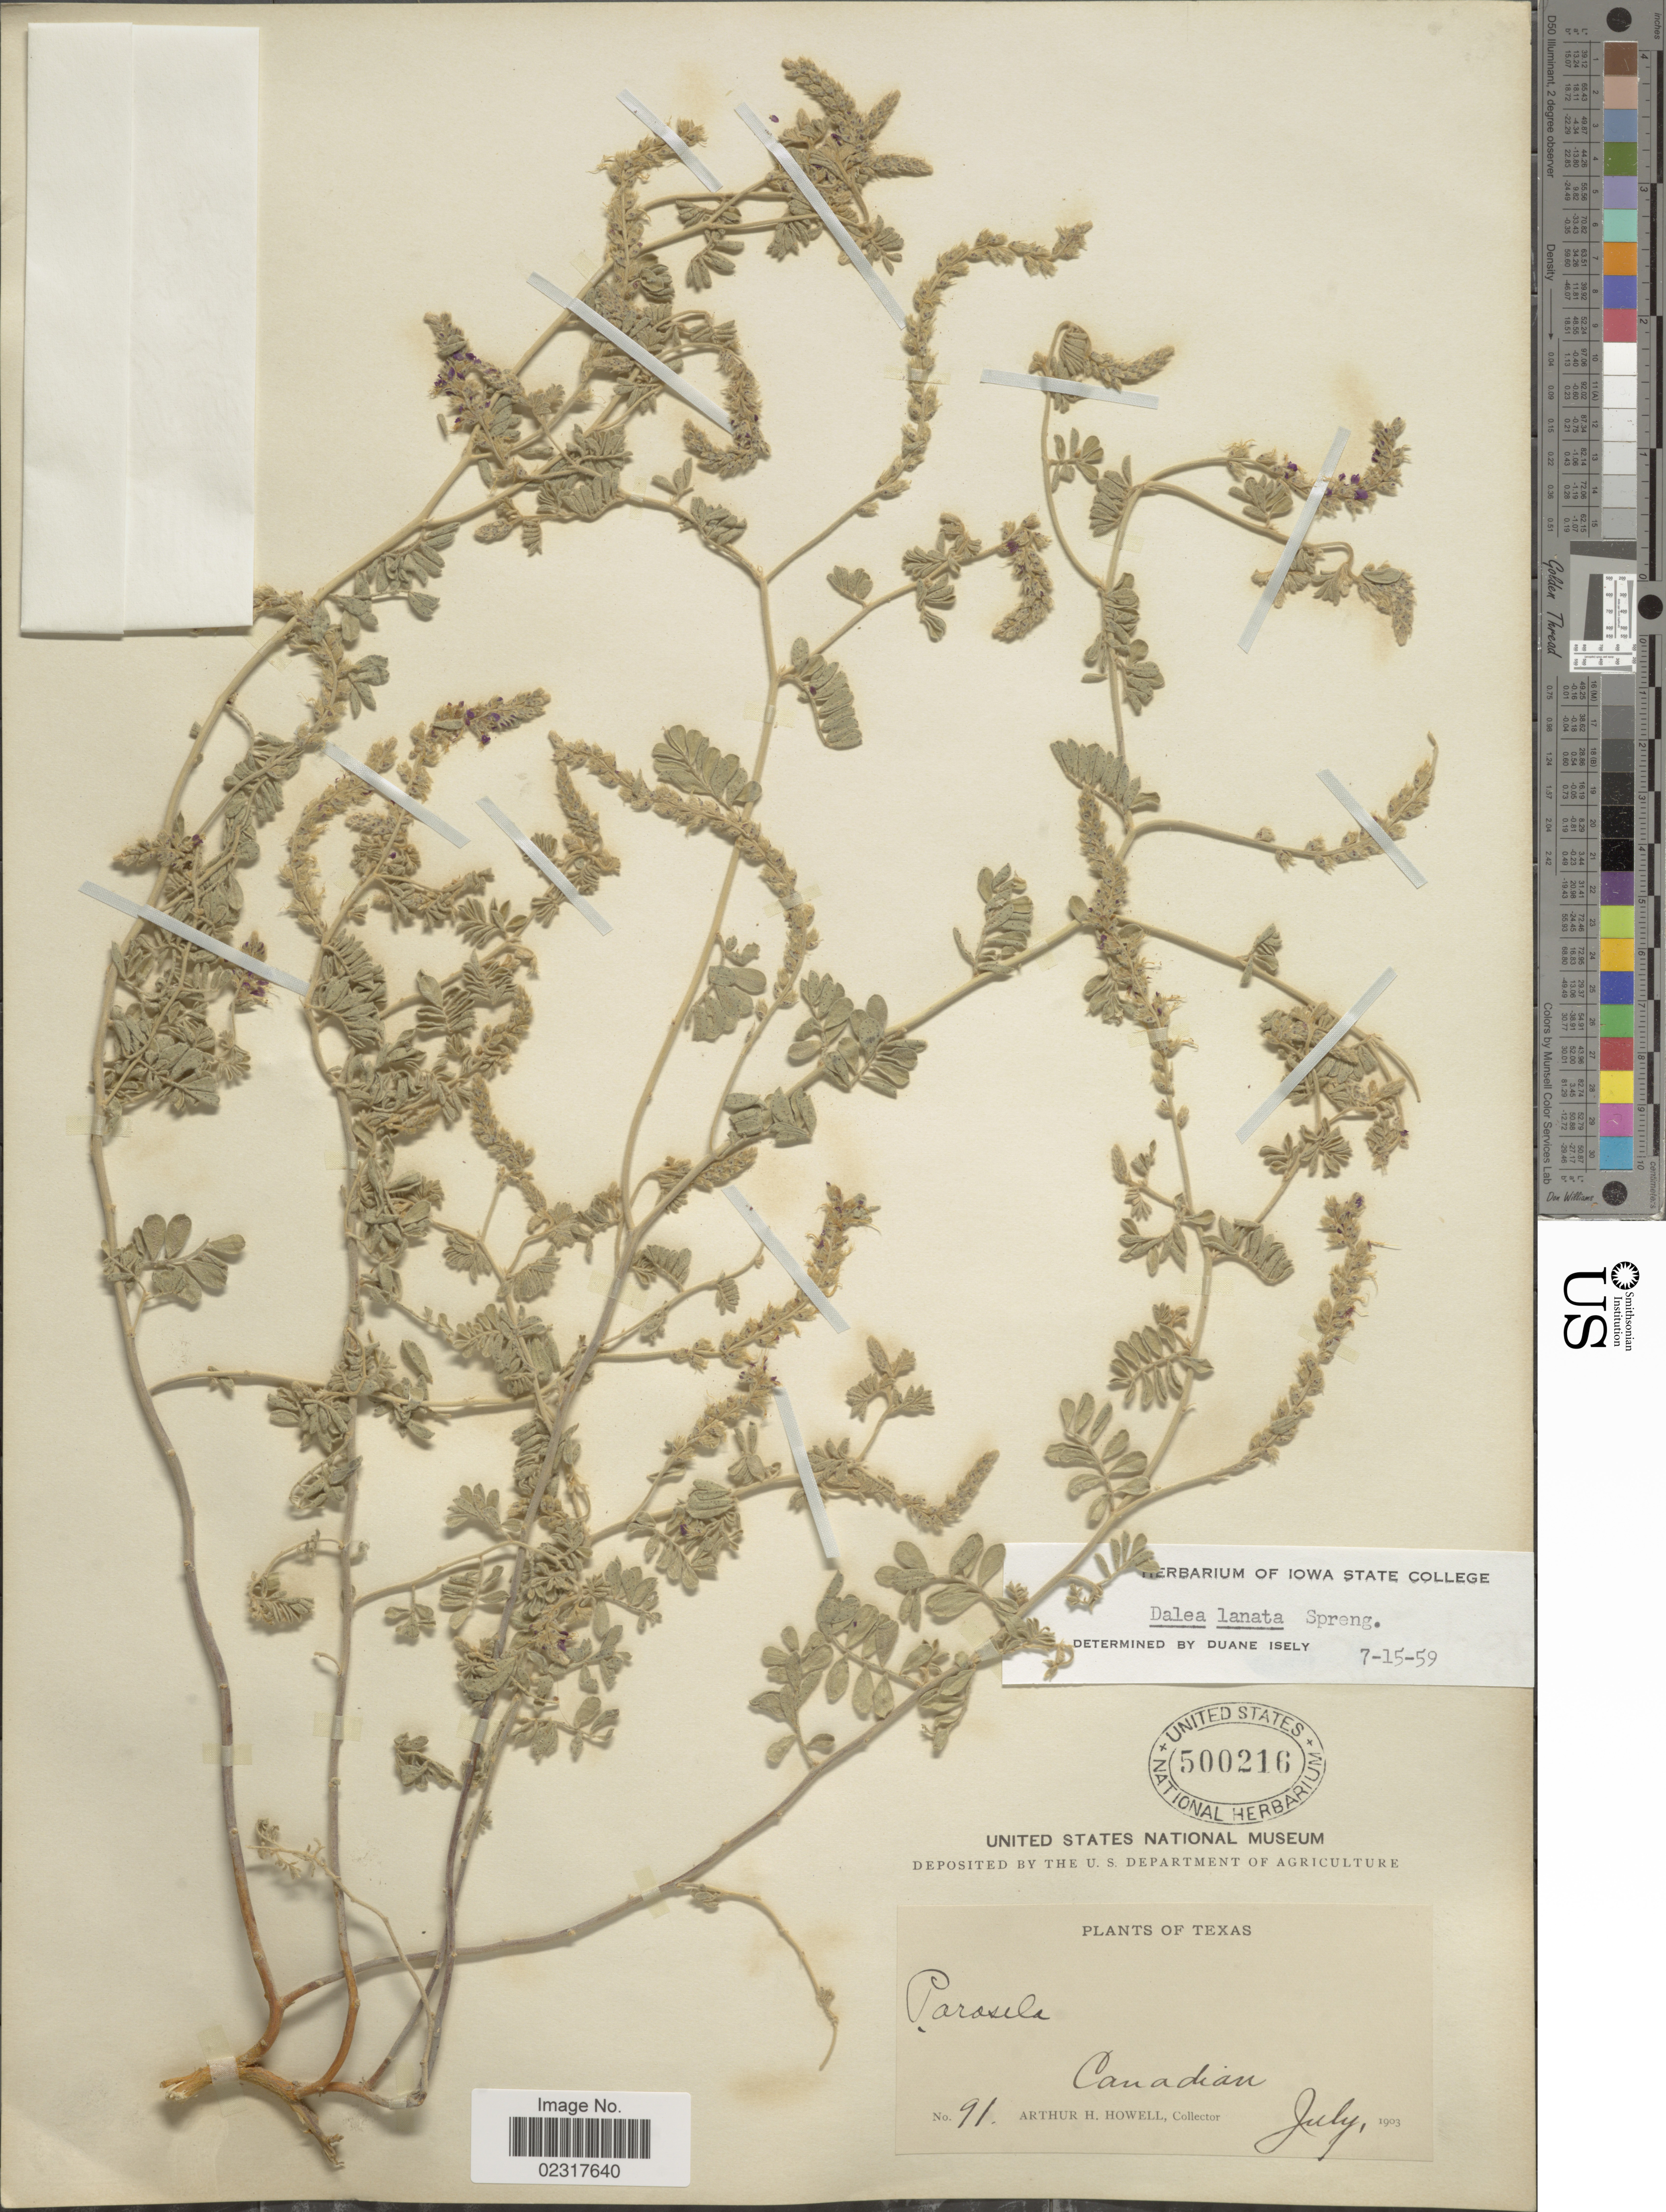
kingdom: Plantae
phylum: Tracheophyta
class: Magnoliopsida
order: Fabales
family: Fabaceae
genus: Dalea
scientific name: Dalea lanata var. lanata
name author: Spreng.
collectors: A. H. Howell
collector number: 91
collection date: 1903-07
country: United States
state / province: Texas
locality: Canadian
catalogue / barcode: US 500216